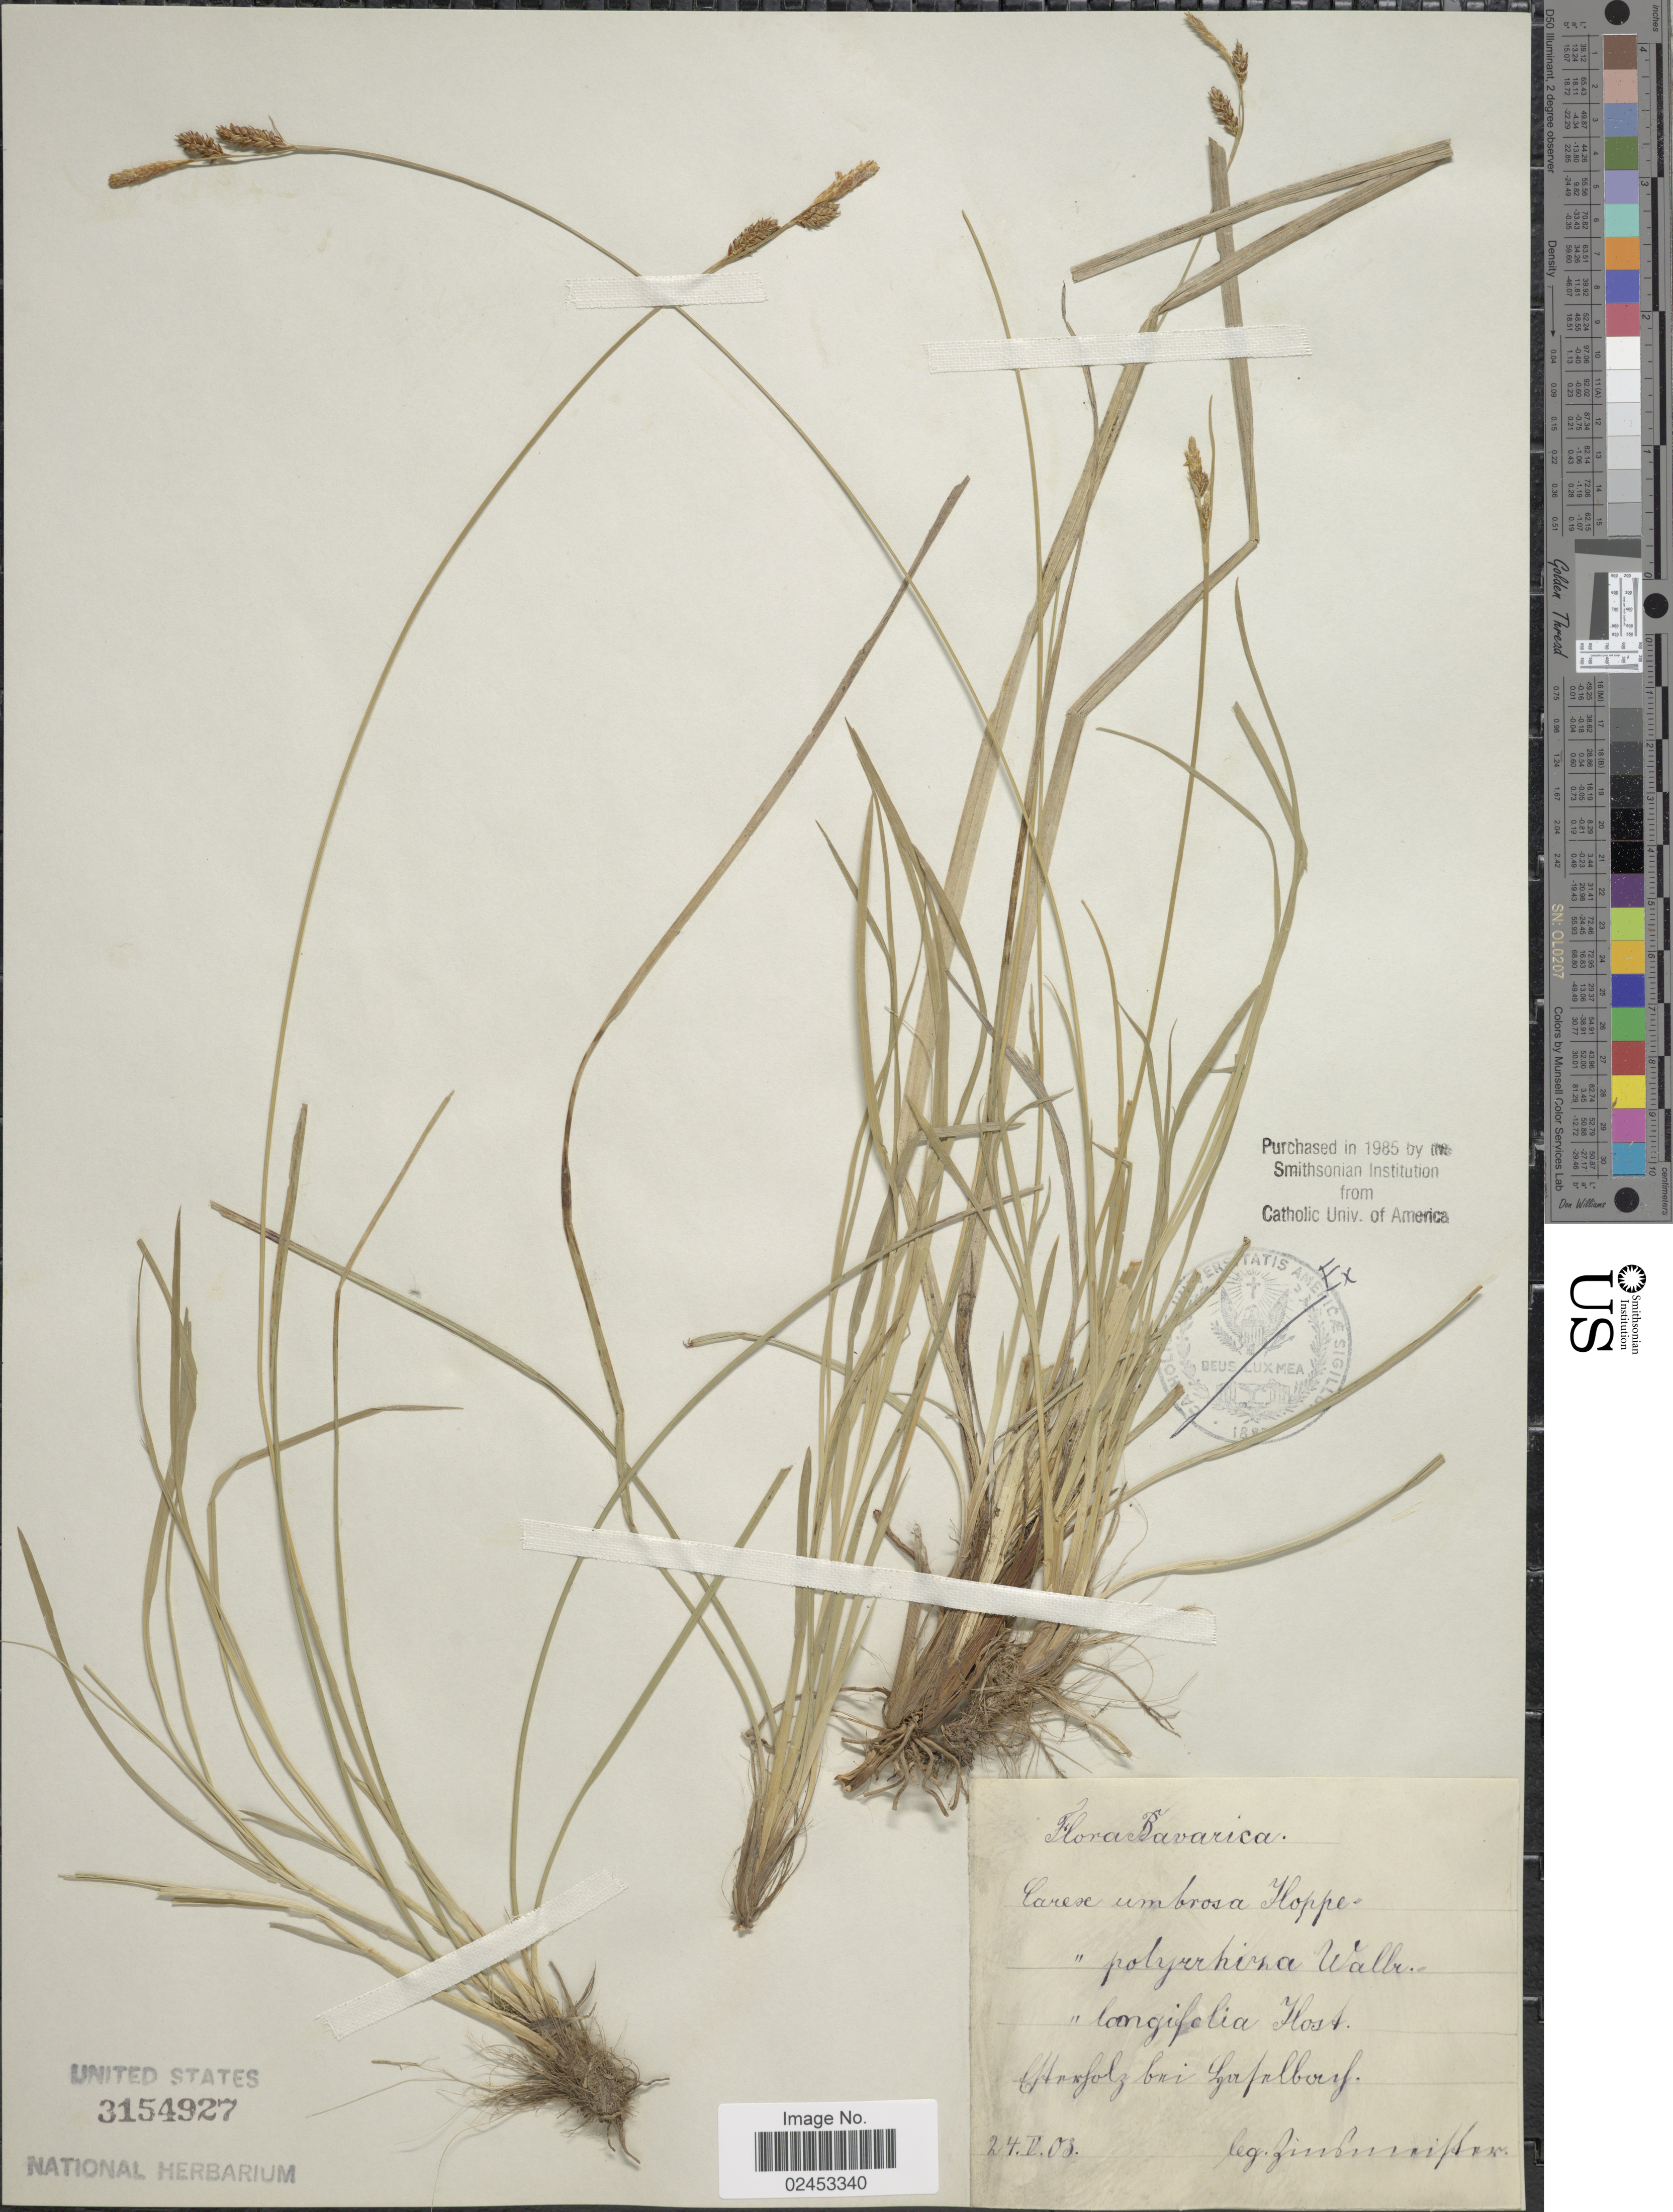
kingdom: Plantae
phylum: Tracheophyta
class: Liliopsida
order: Poales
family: Cyperaceae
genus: Carex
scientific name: Carex umbrosa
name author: Host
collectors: J. Zinsmeister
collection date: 1903-05-24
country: Germany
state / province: Bayern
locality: Bavarica, Charfolz bai Lafalborf [interpreted]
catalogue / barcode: US 3154927